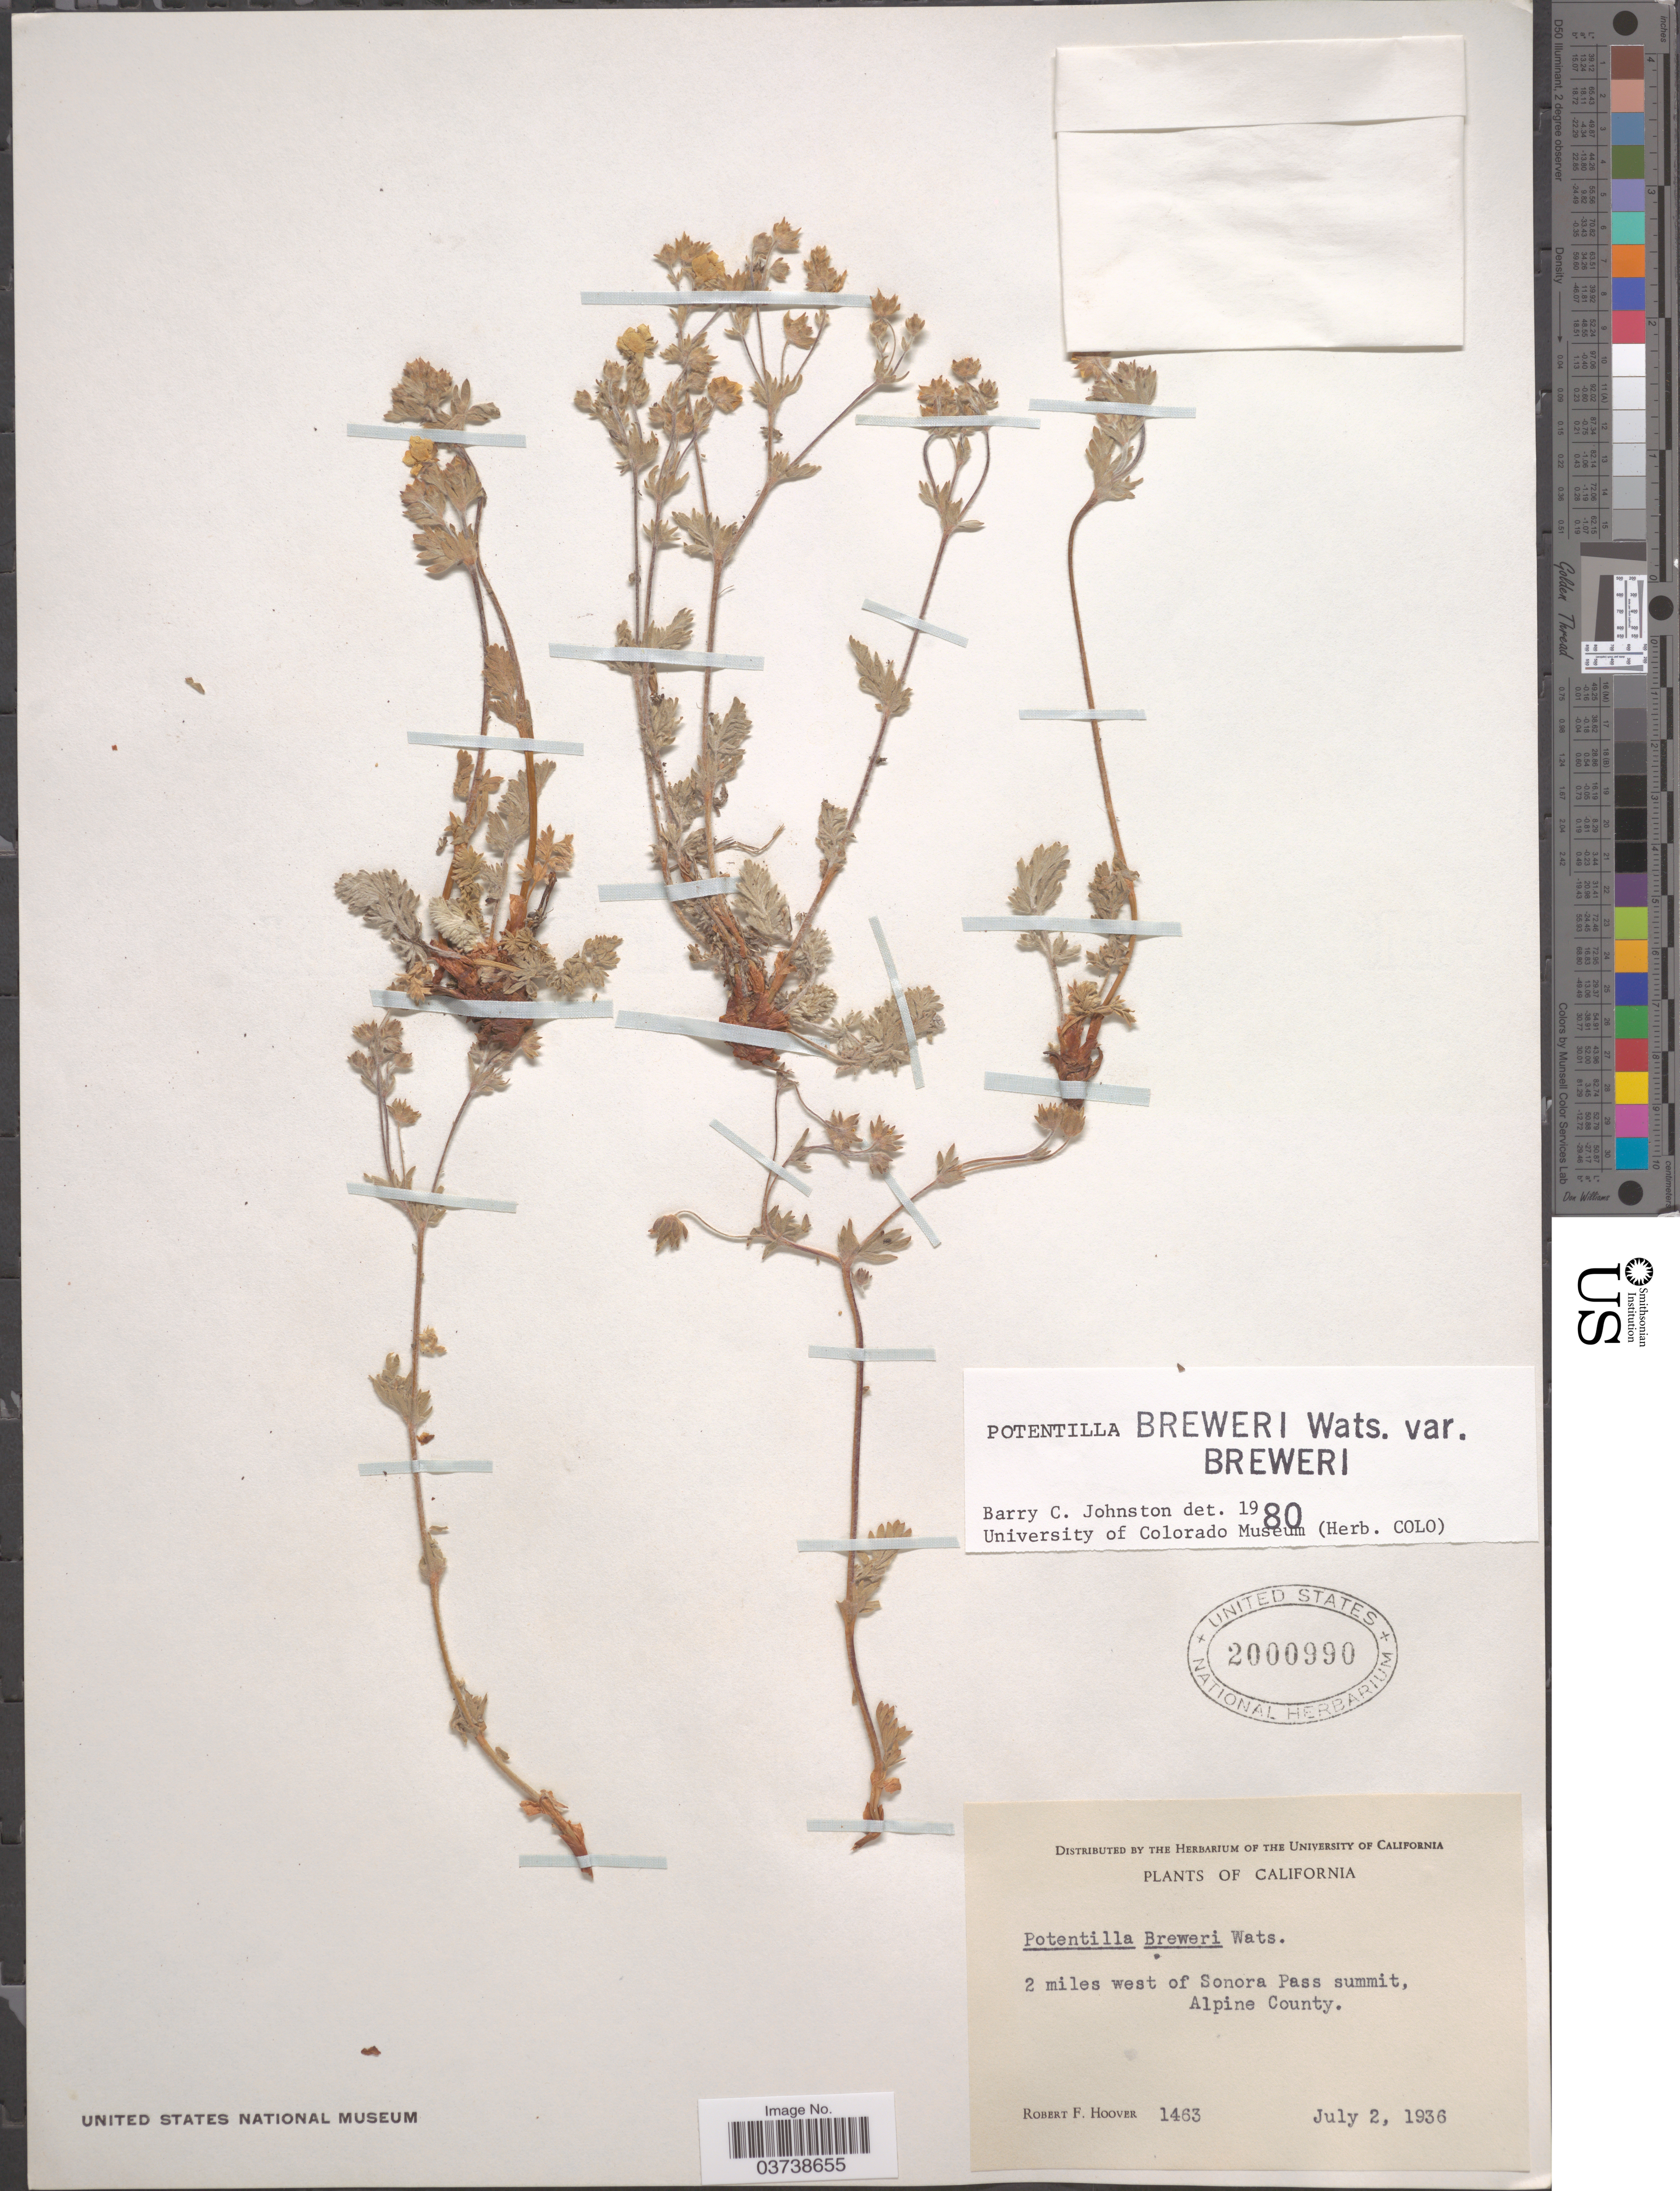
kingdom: Plantae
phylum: Tracheophyta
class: Magnoliopsida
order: Rosales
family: Rosaceae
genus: Potentilla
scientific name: Potentilla breweri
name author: S. Watson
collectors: R. F. Hoover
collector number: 1463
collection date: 1936-07-02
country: United States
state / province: California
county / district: Alpine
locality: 2 miles west of Sonora Pass summit, Alpine County.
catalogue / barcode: US 2000990